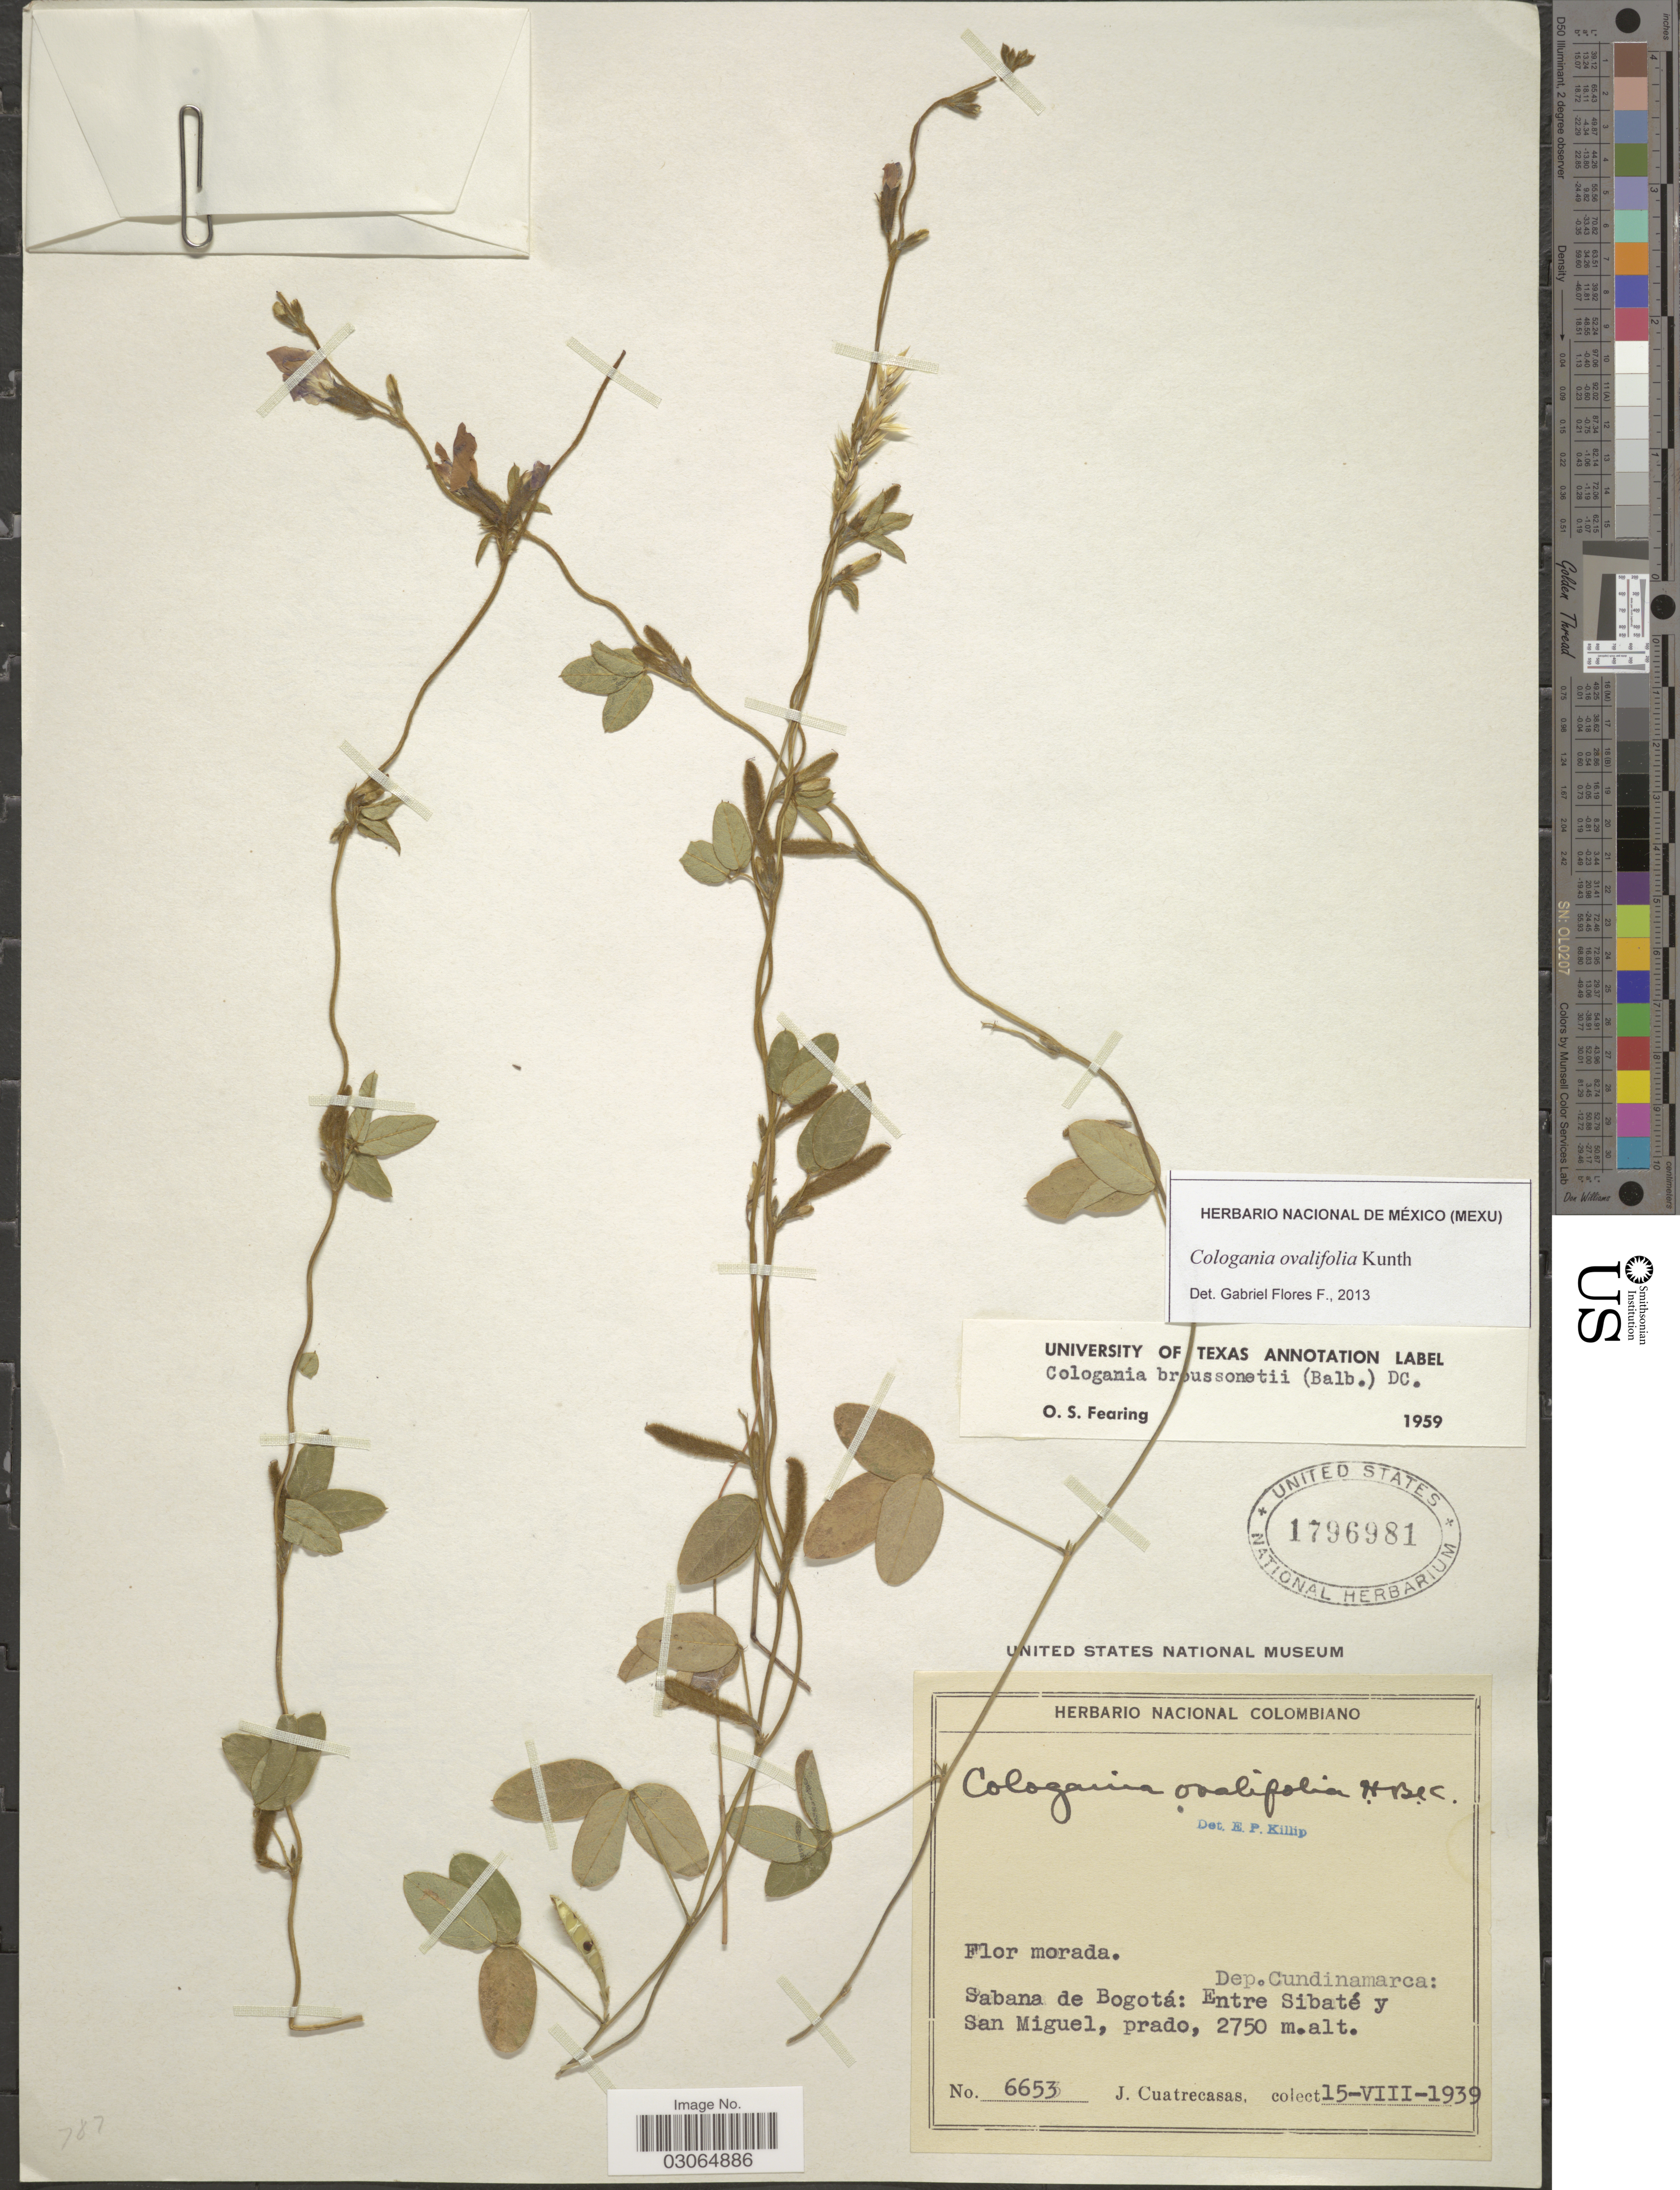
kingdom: Plantae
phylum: Tracheophyta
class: Magnoliopsida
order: Fabales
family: Fabaceae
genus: Cologania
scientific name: Cologania broussonetii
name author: (Balb.) DC.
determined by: Fearing, O. S.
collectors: J. Cuatrecasas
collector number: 6653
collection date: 1939-08-15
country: Colombia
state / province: Cundinamarca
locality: Dep. Cundinamarca: Sabana de Bogotá: Entre Sibaté y San Miguel, prado.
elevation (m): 2750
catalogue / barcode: US 1796981